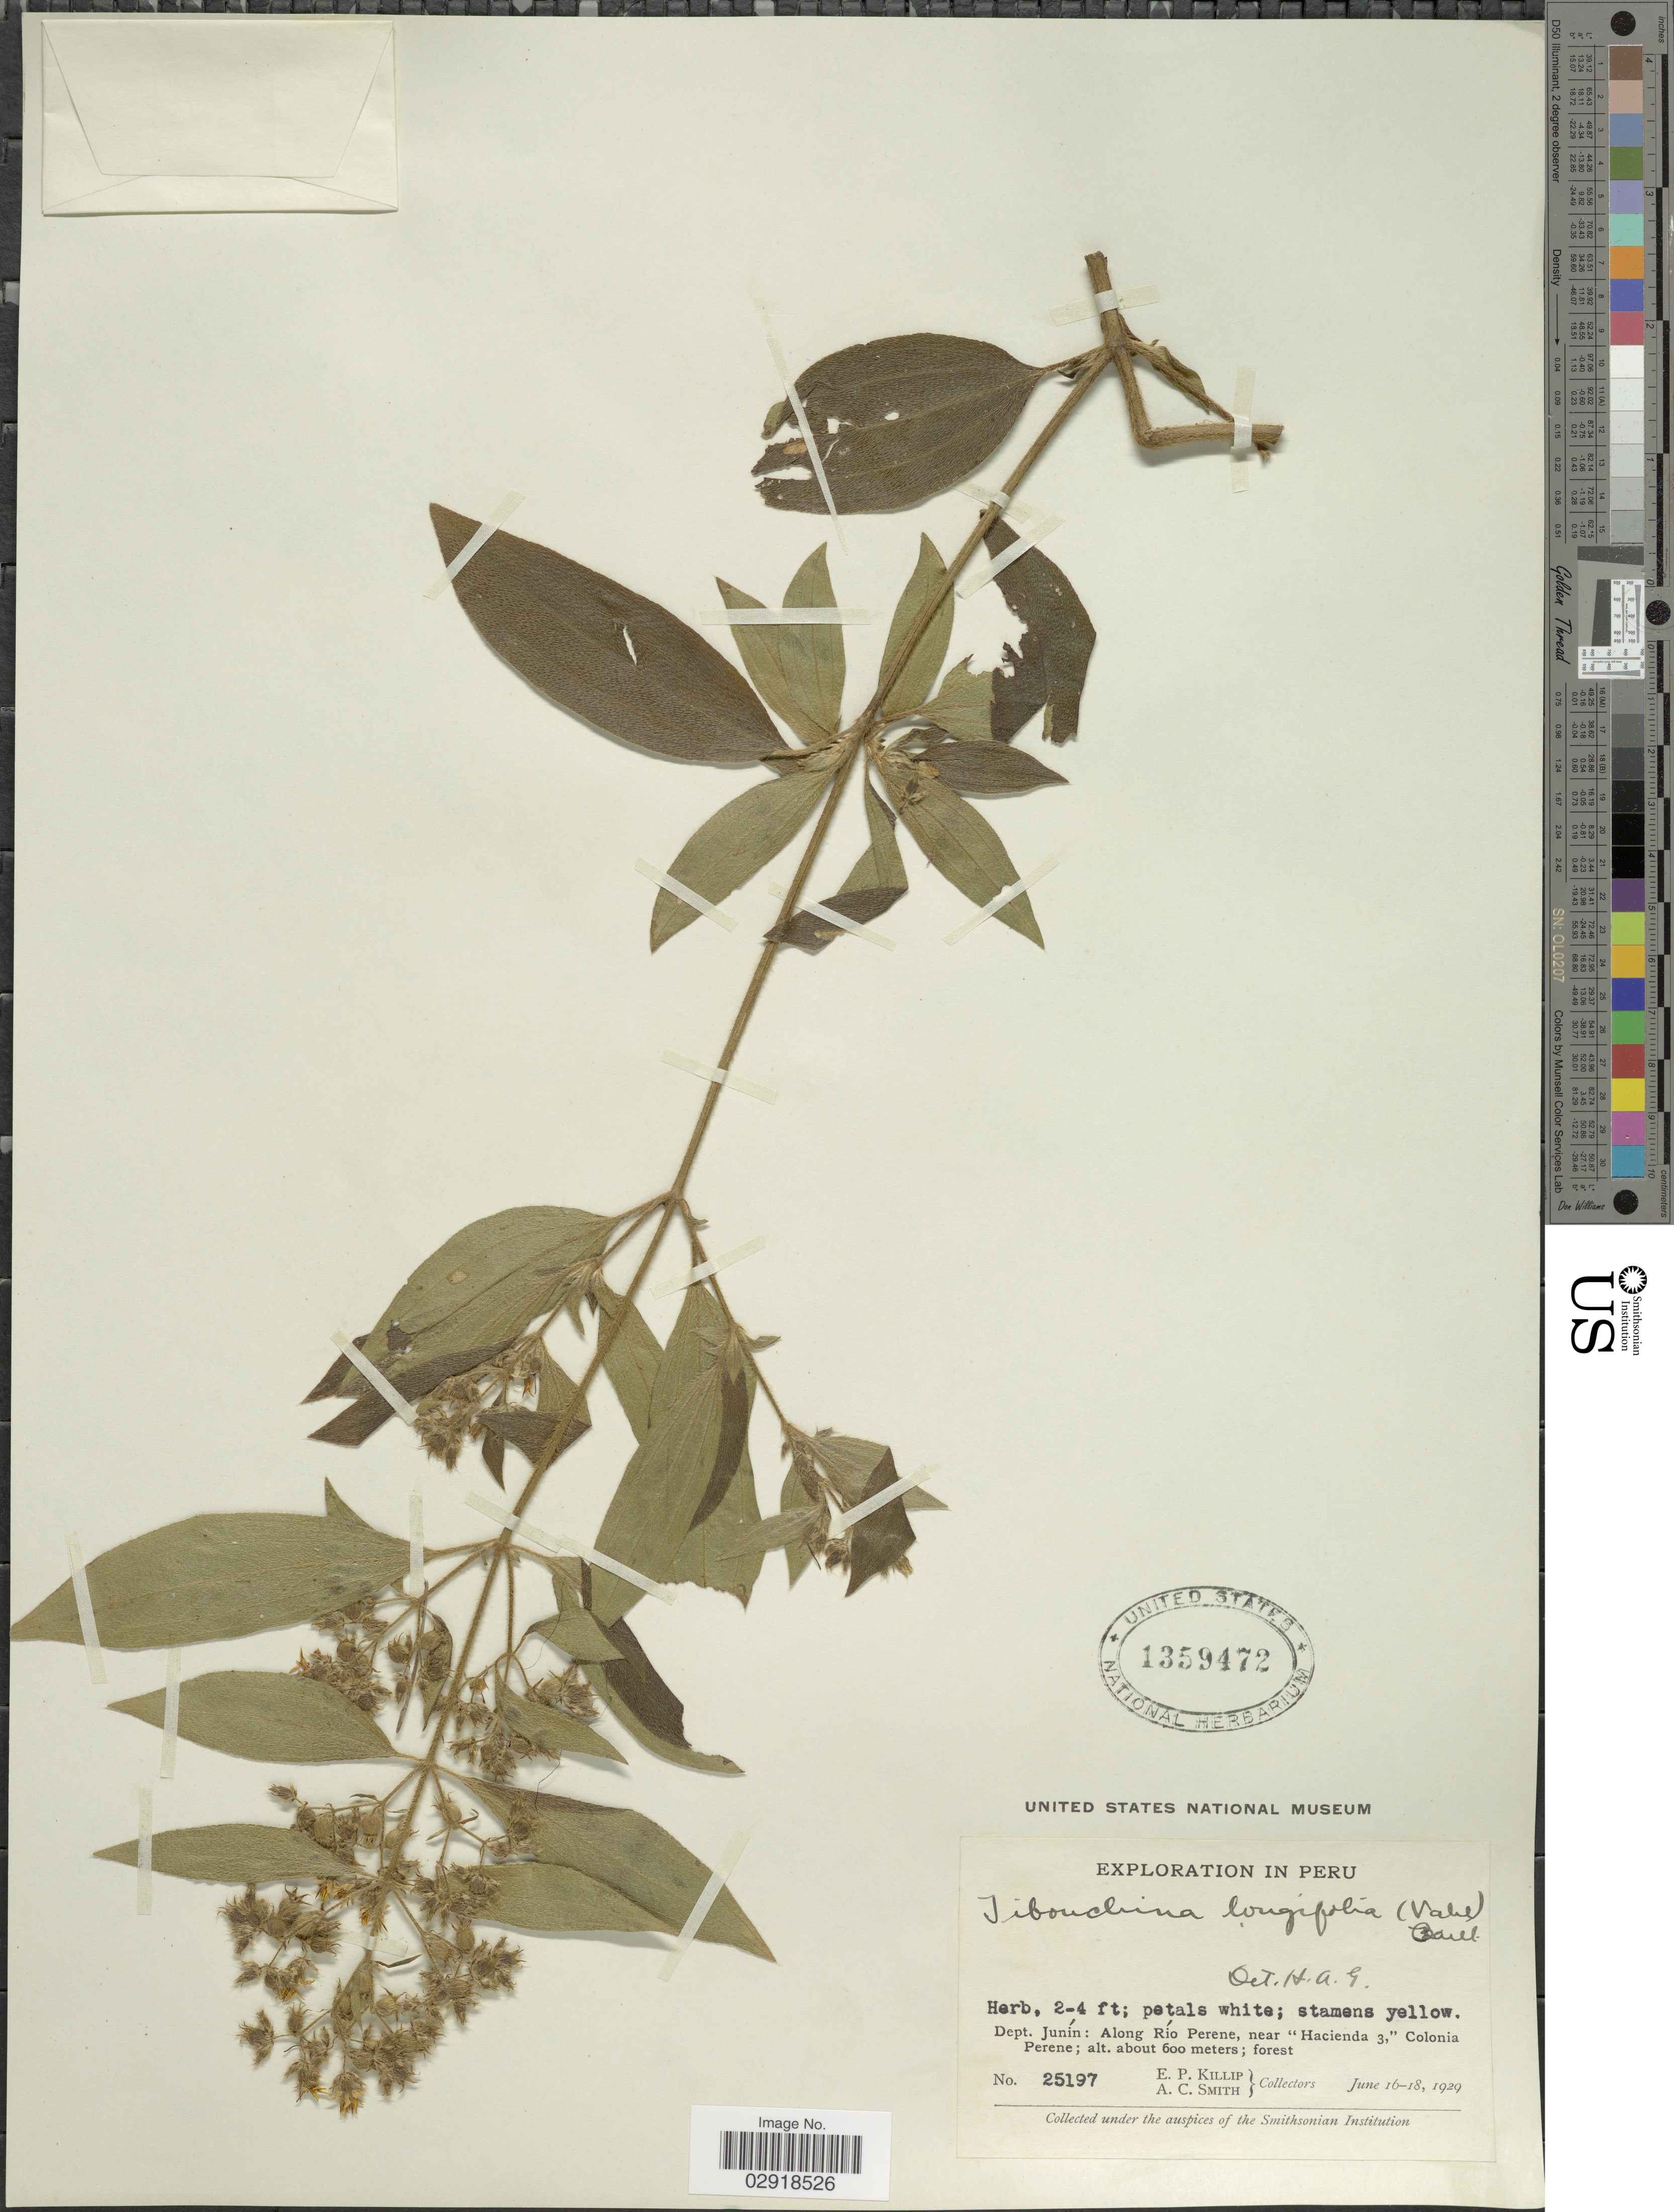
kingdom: Plantae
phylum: Tracheophyta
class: Magnoliopsida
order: Myrtales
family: Melastomataceae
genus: Chaetogastra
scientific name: Chaetogastra longifolia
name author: (Vahl) DC.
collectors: E. P. Killip & A. C. Smith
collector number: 25197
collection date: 1929-06-16/1929-06-18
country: Peru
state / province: Junín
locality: Dept. Junín: Along Río Perene, near "Hacienda 3," Colonia Perene.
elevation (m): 600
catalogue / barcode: US 1359472